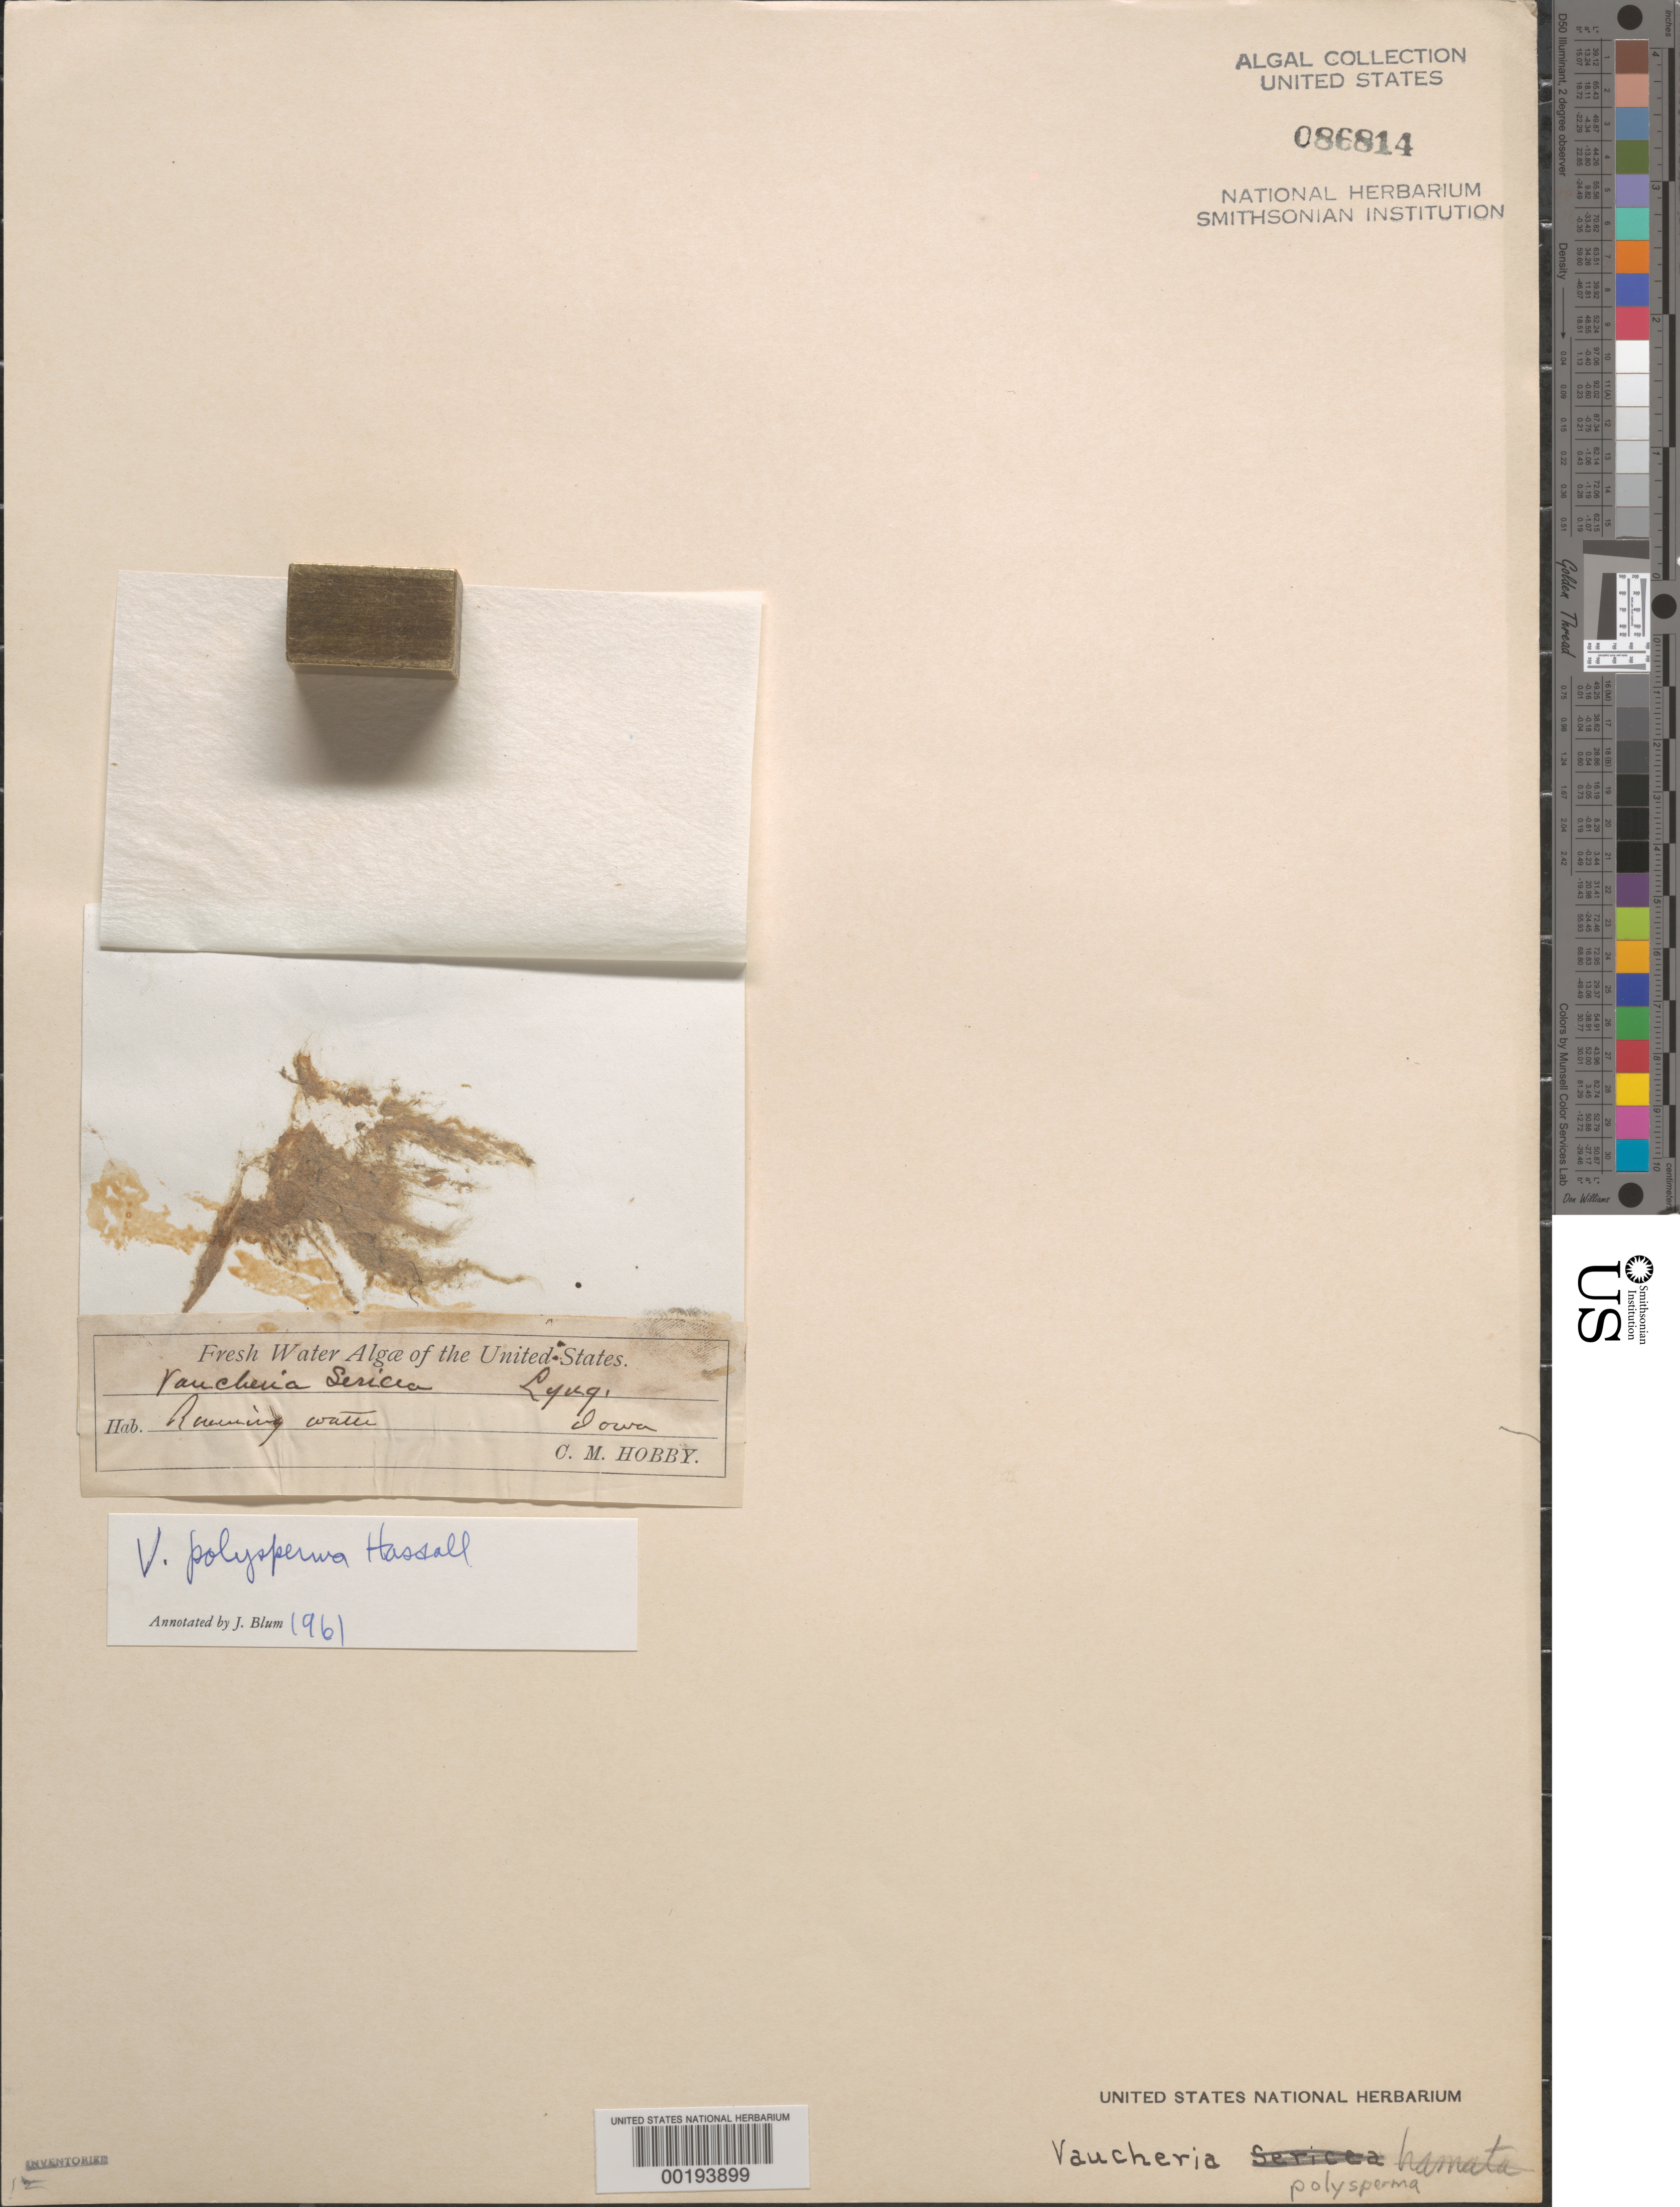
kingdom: Chromista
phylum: Ochrophyta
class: Xanthophyceae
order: Vaucheriales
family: Vaucheriaceae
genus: Vaucheria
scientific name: Vaucheria polysperma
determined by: Blum, J. L.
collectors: C. Hobby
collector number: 45-79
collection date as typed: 1879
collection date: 1879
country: United States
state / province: Iowa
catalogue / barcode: US 86814